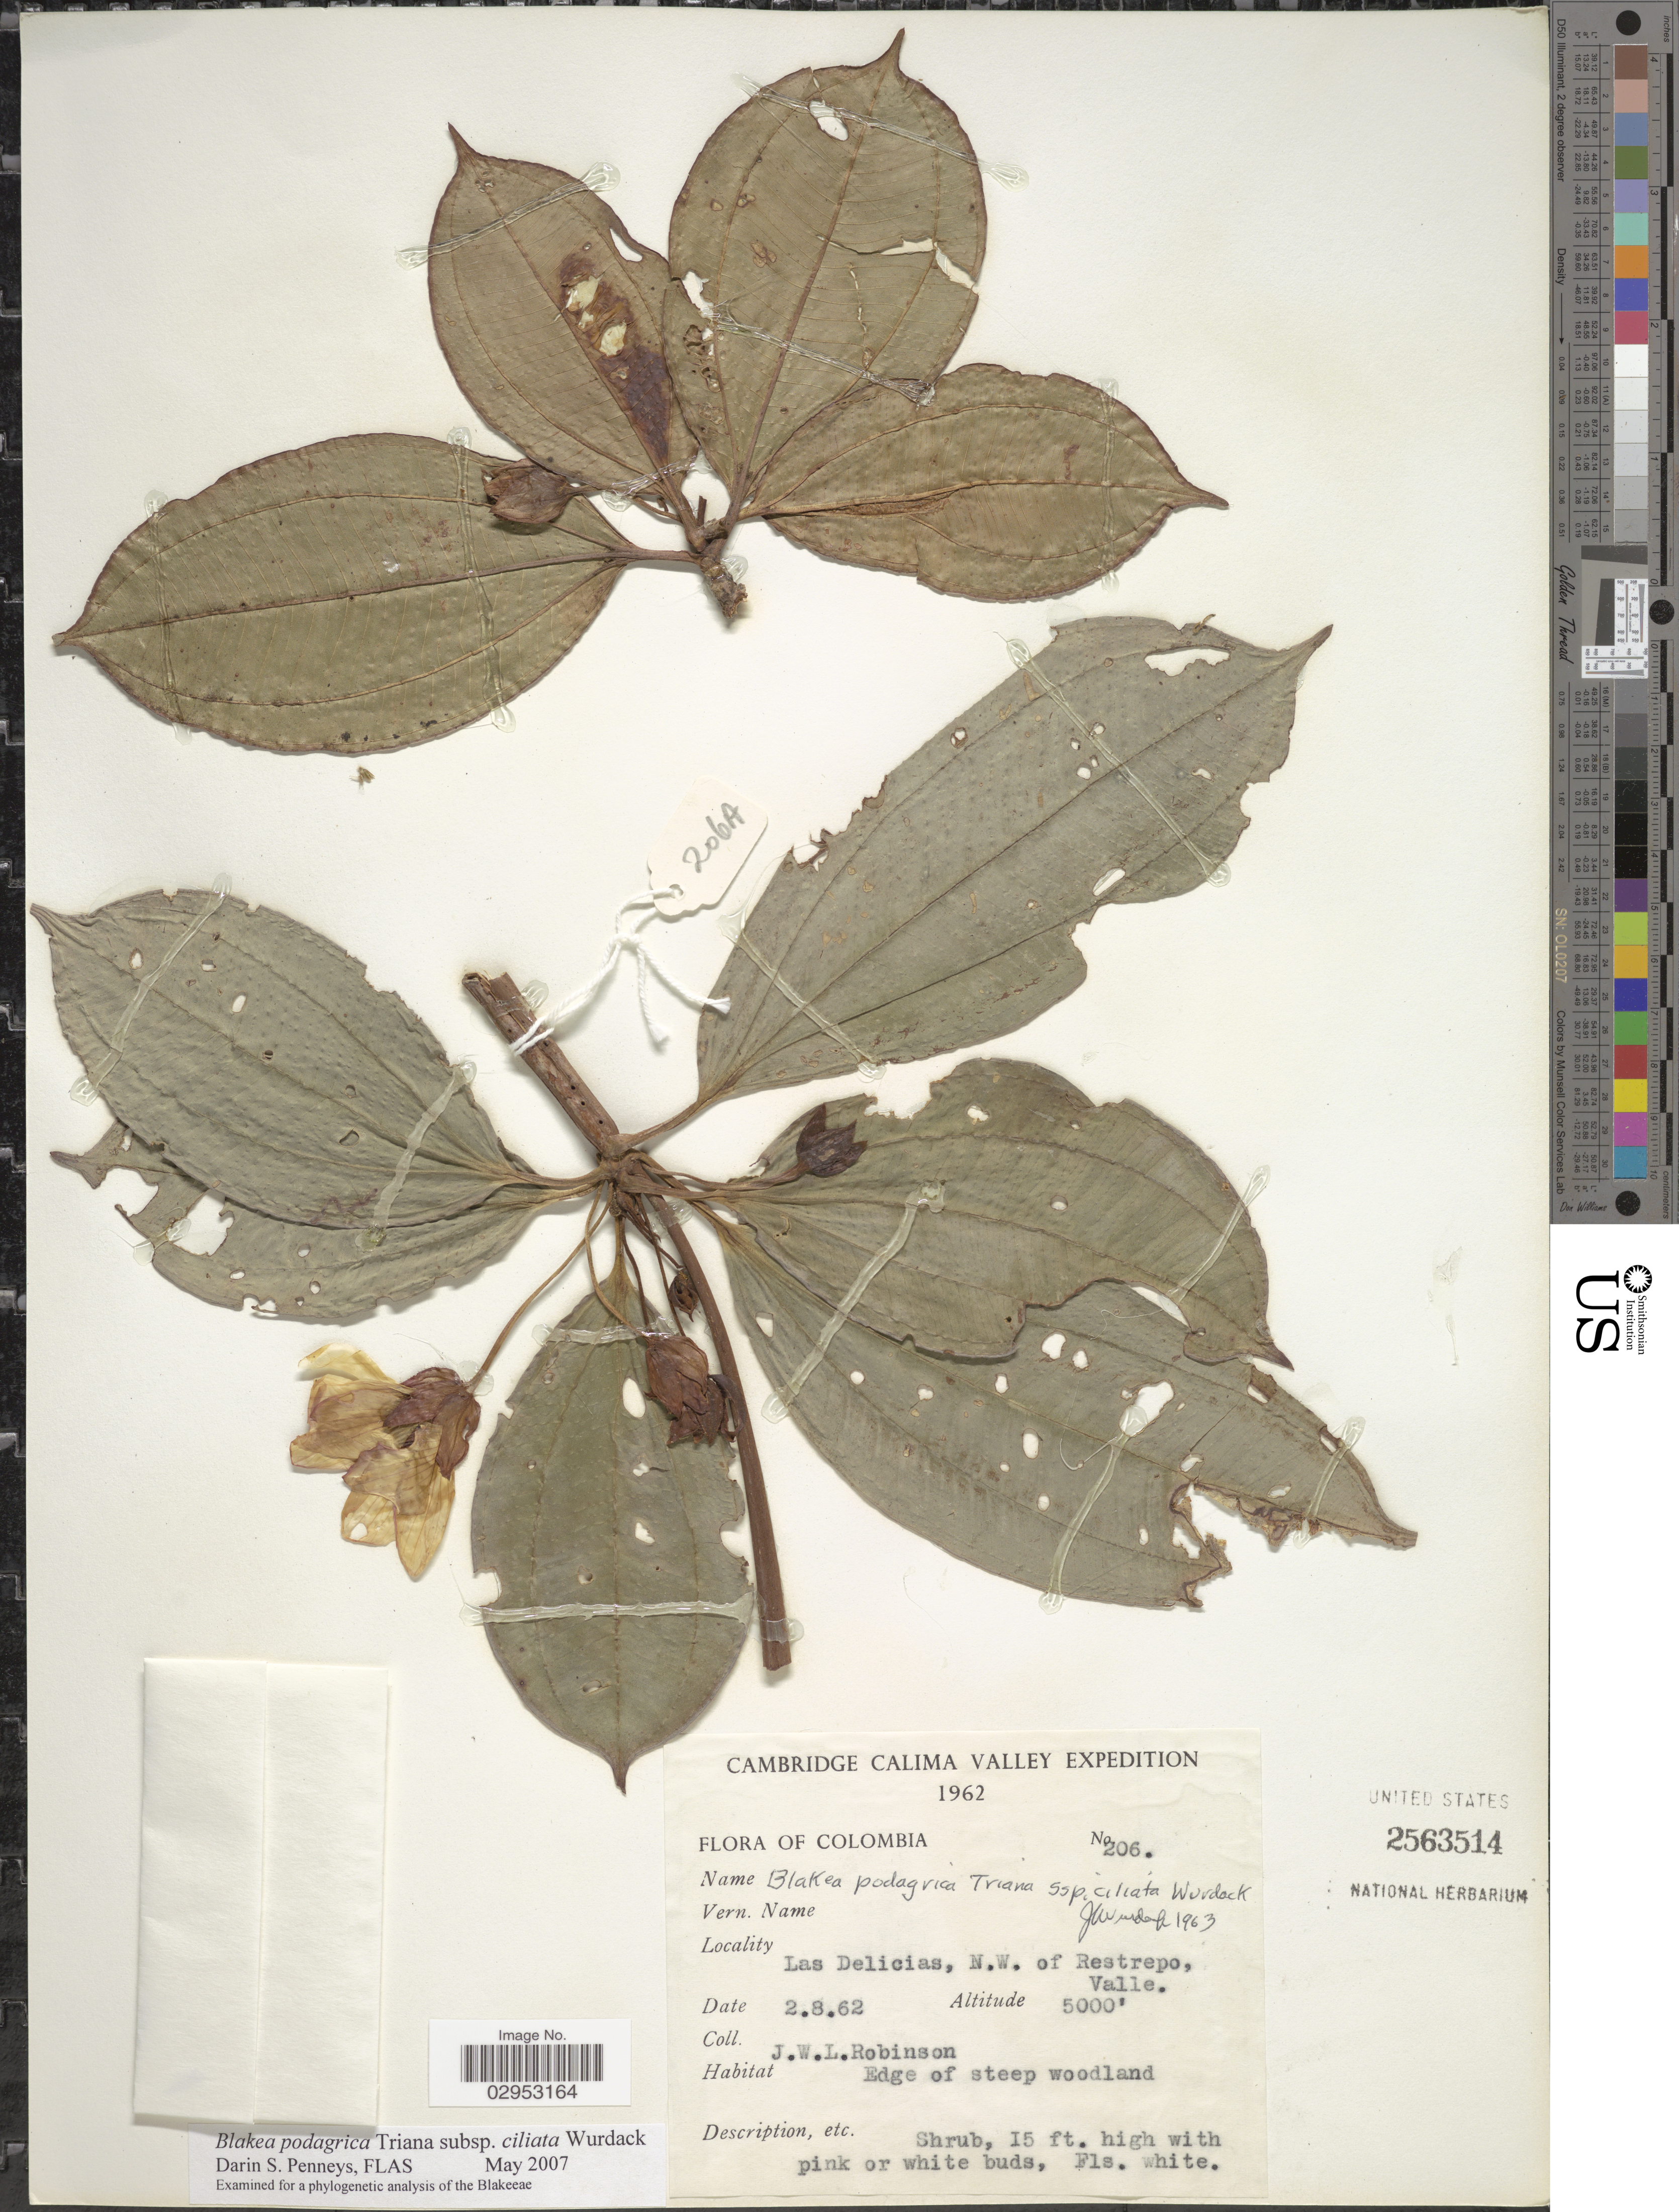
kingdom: Plantae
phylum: Tracheophyta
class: Magnoliopsida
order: Myrtales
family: Melastomataceae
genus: Blakea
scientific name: Blakea podagrica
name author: Triana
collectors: J. W. Robinson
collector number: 206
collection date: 1962-08-02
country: Colombia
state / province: Valle del Cauca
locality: Las Delicias, N.W. of Restrepo, Valle.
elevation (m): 1524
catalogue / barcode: US 2563514